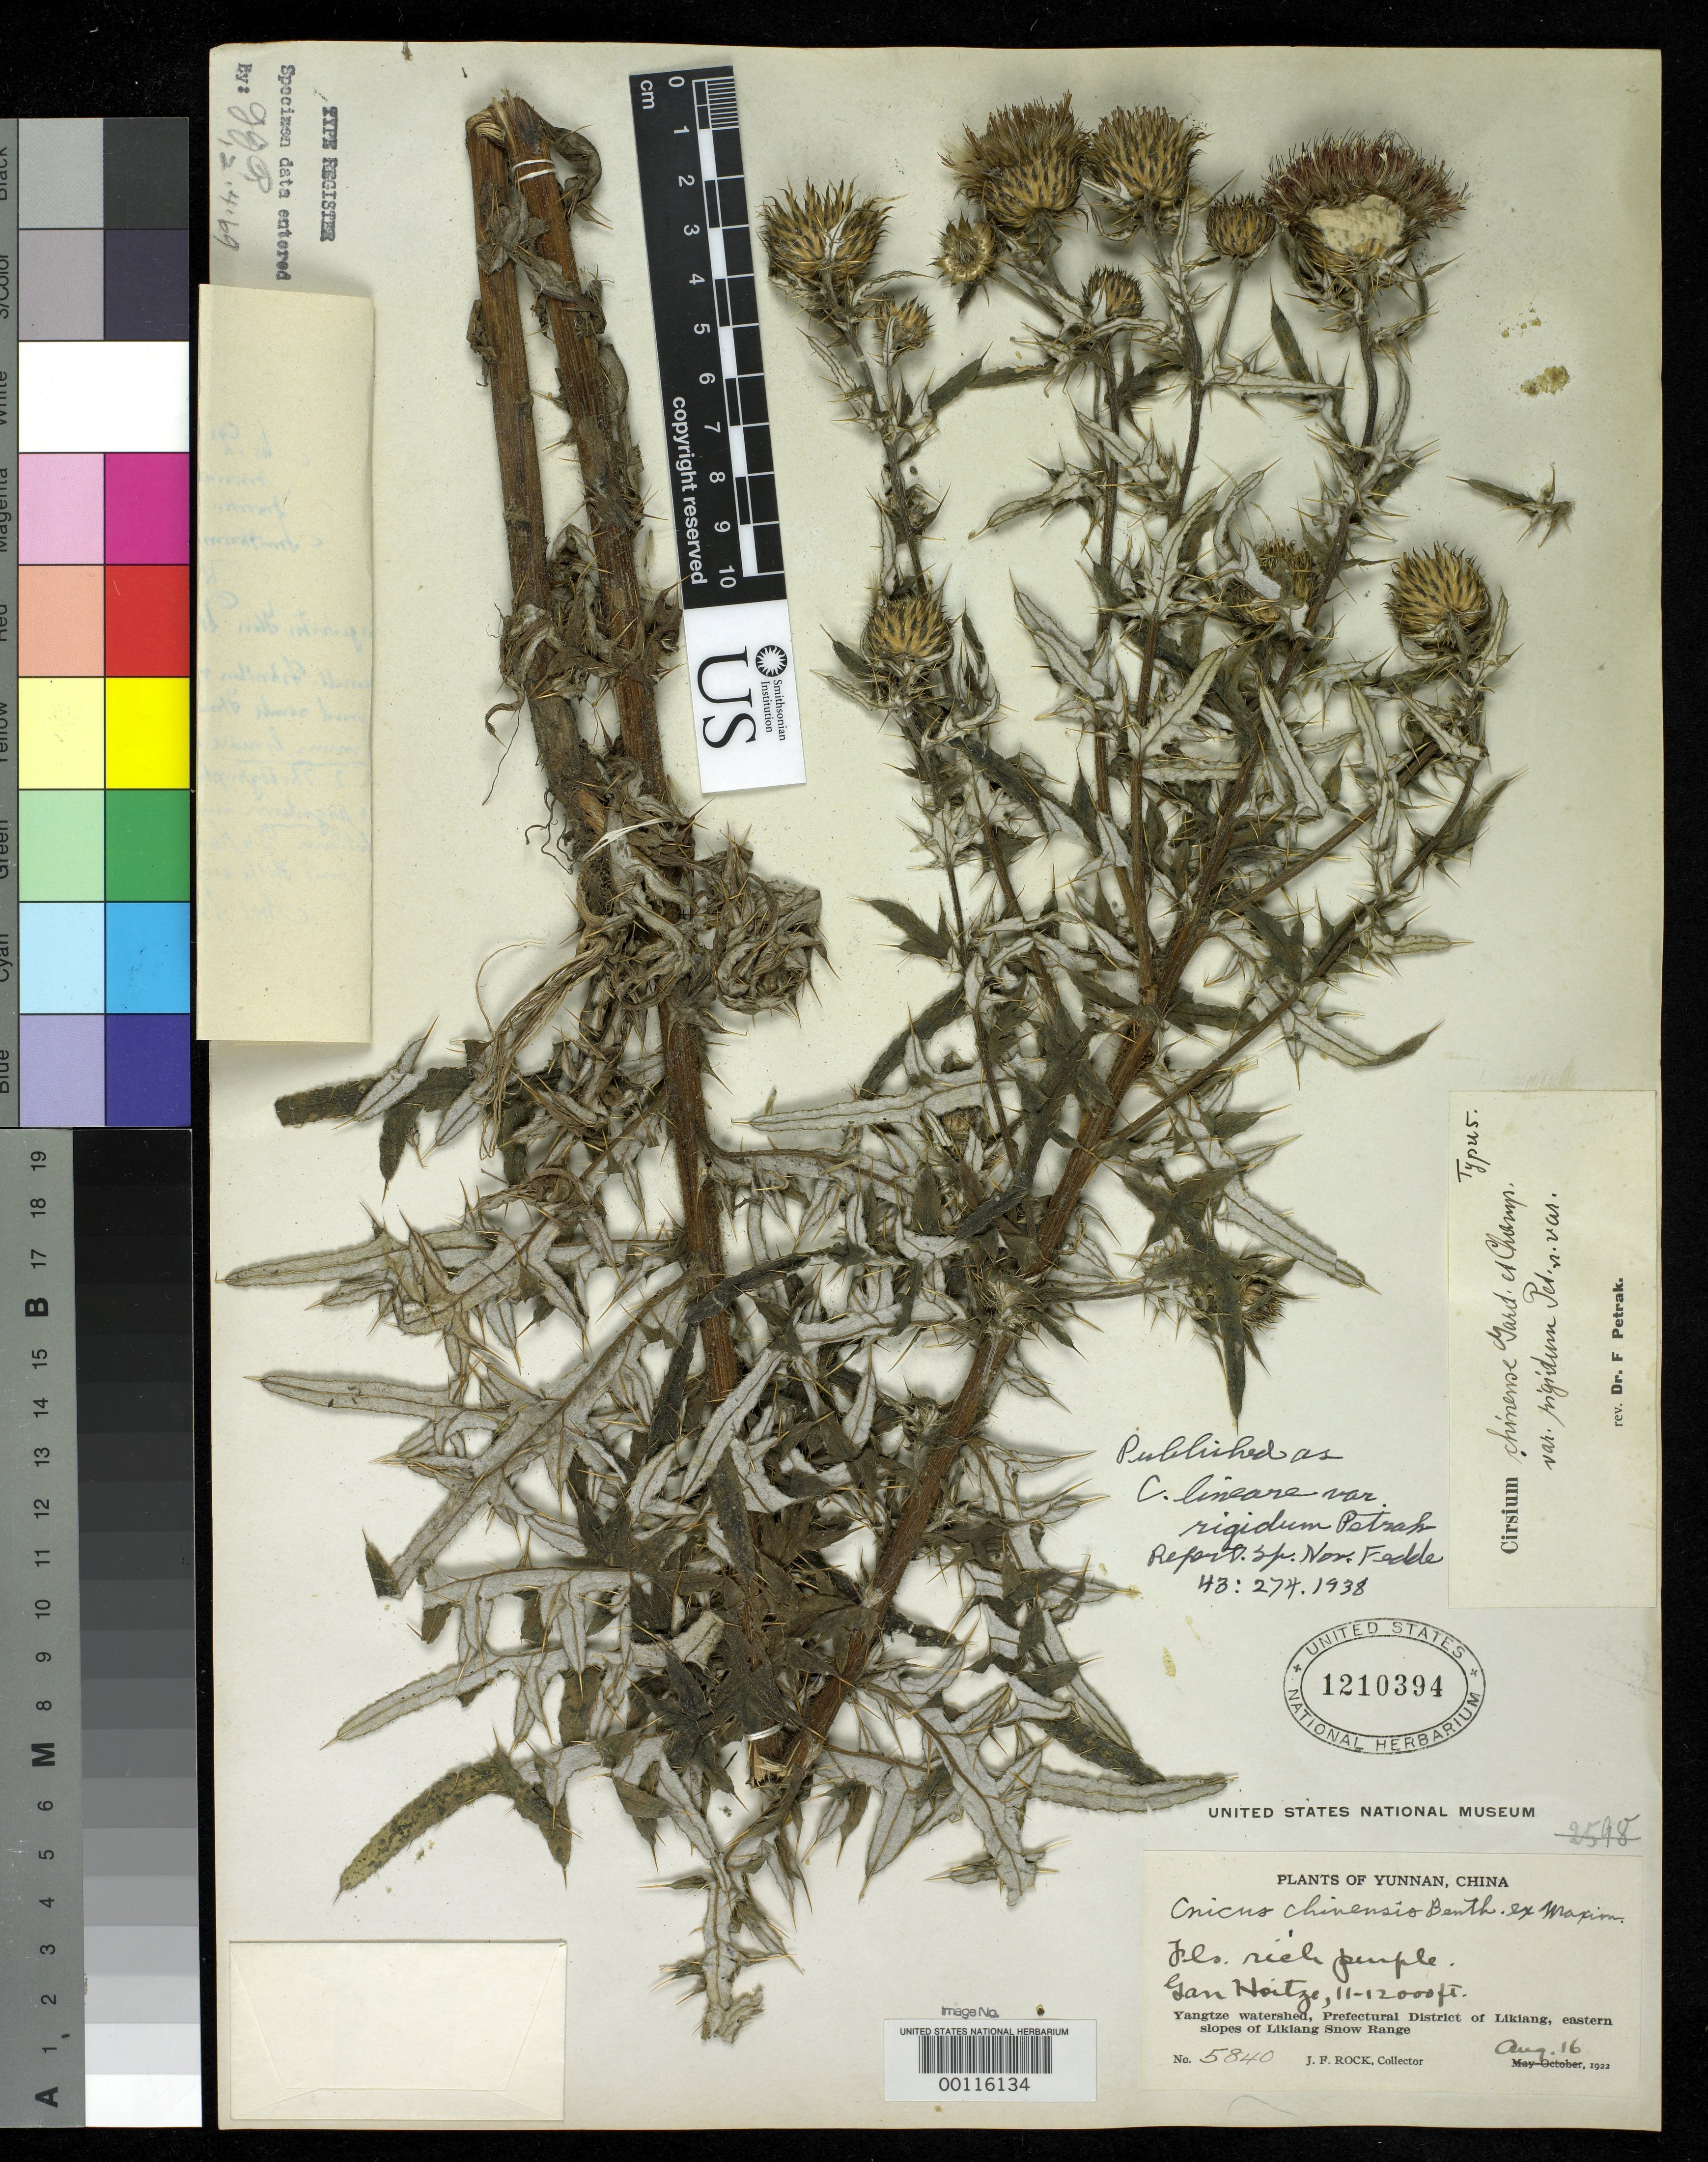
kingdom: Plantae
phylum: Tracheophyta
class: Magnoliopsida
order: Asterales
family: Asteraceae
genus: Cirsium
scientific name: Cirsium lineare var. rigidum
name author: Petr.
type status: Isosyntype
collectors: J. F. Rock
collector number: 5840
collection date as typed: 16 Aug 1922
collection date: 1922-08-16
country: China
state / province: Yunnan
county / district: Likiang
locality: Likiang snow range.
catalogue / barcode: US 1210394